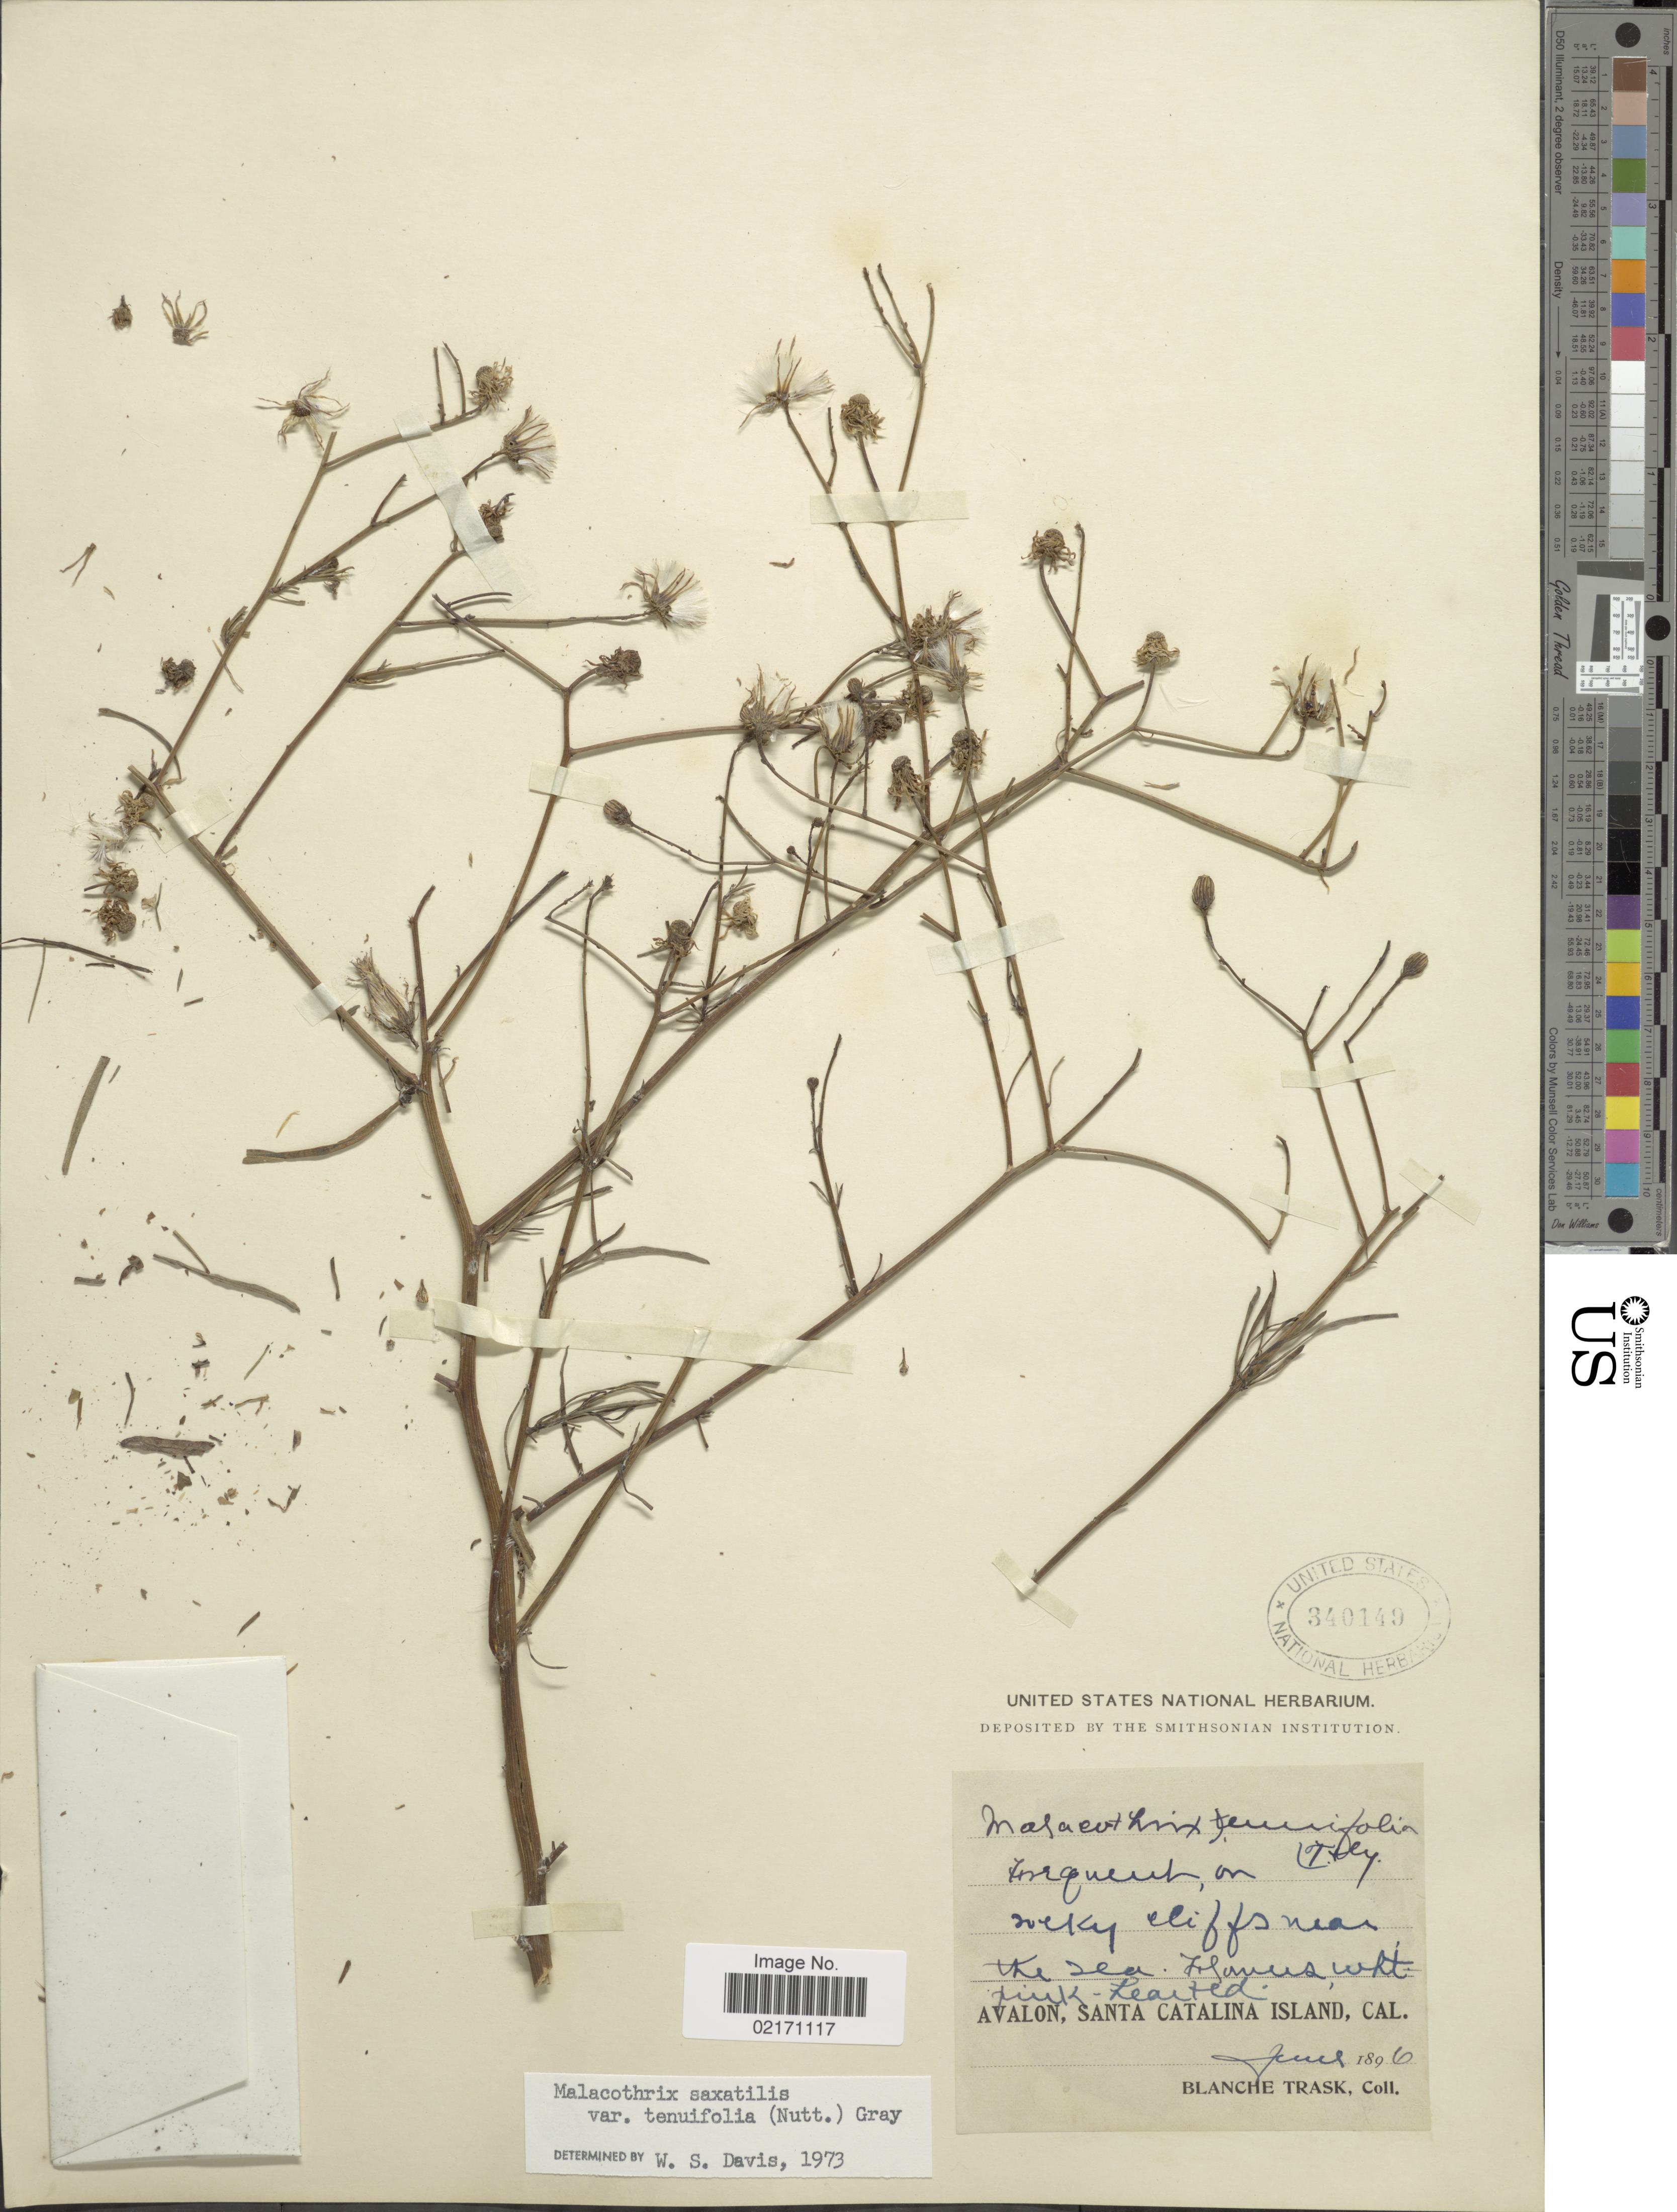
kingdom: Plantae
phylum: Tracheophyta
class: Magnoliopsida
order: Asterales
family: Asteraceae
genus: Malacothrix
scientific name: Malacothrix saxatilis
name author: Torr. & A. Gray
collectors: B. Trask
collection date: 1896-06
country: United States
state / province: California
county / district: Los Angeles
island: Santa Catalina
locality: Avalon, Santa Catalina Island, Cal.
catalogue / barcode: US 340149